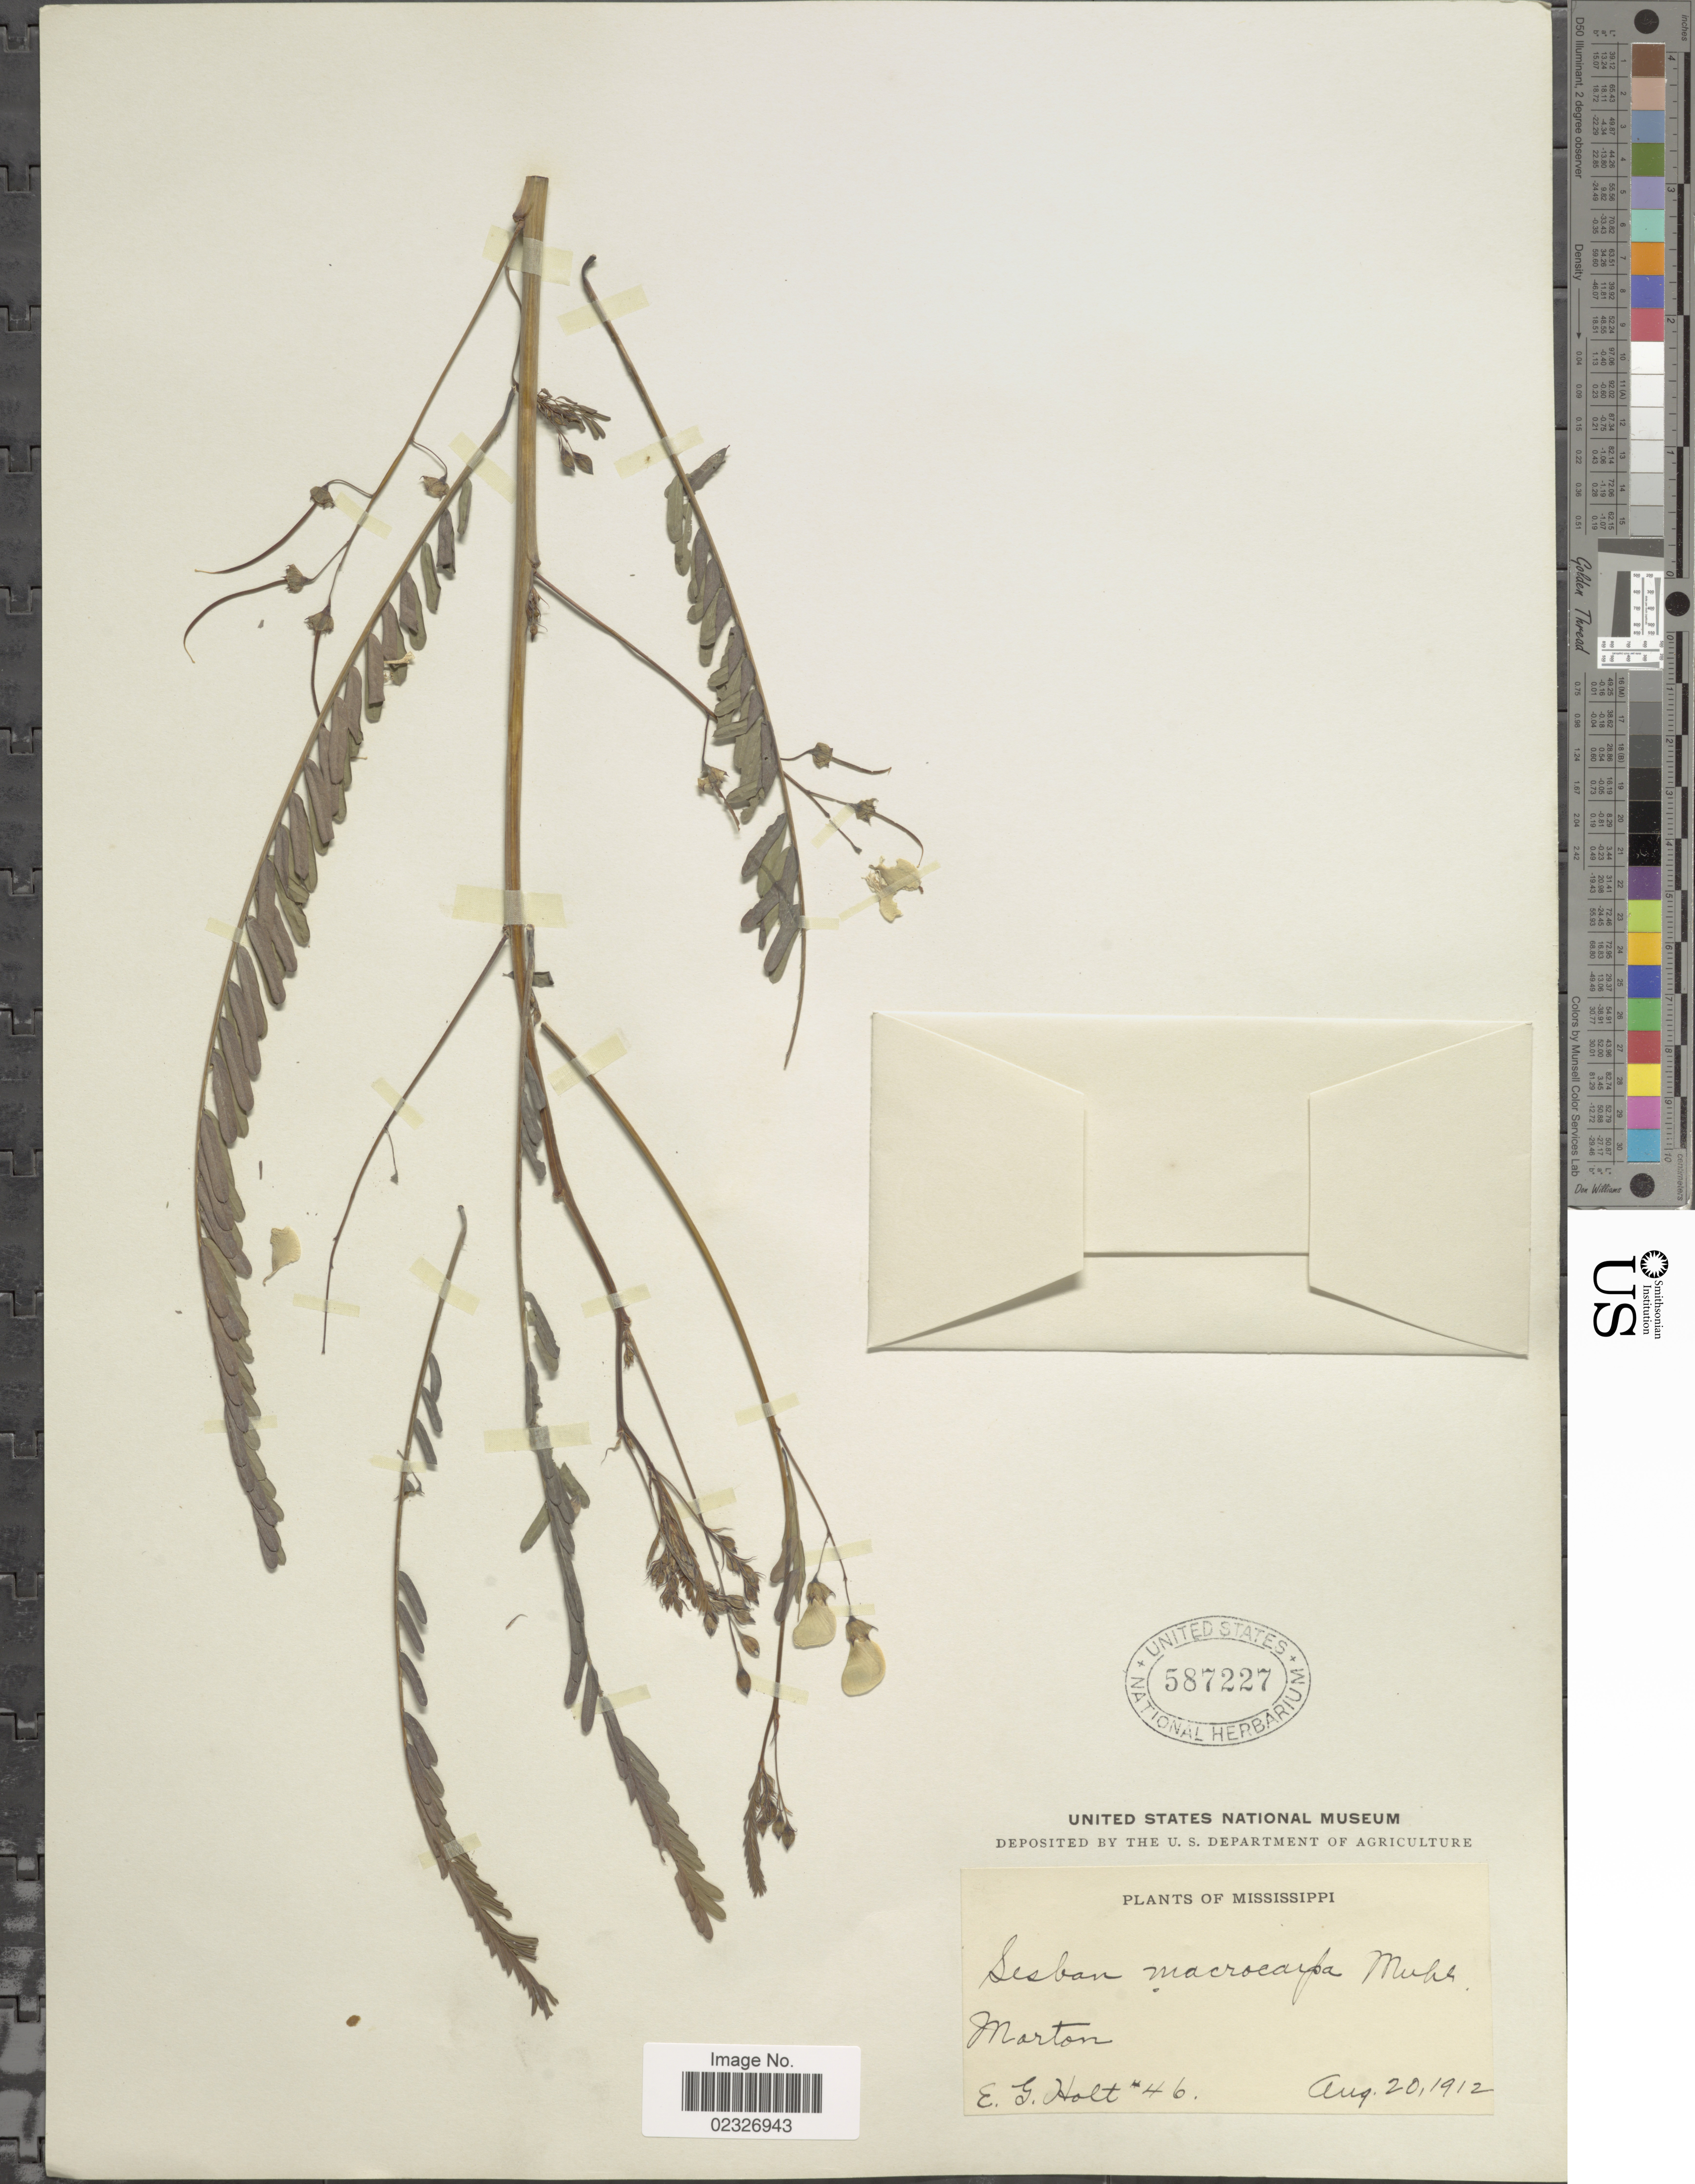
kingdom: Plantae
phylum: Tracheophyta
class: Magnoliopsida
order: Fabales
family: Fabaceae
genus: Sesbania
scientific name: Sesbania exaltata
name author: (Raf.) Cory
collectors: E. G. Holt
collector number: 46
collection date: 1912-08-20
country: United States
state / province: Mississippi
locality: Morton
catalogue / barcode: US 587227